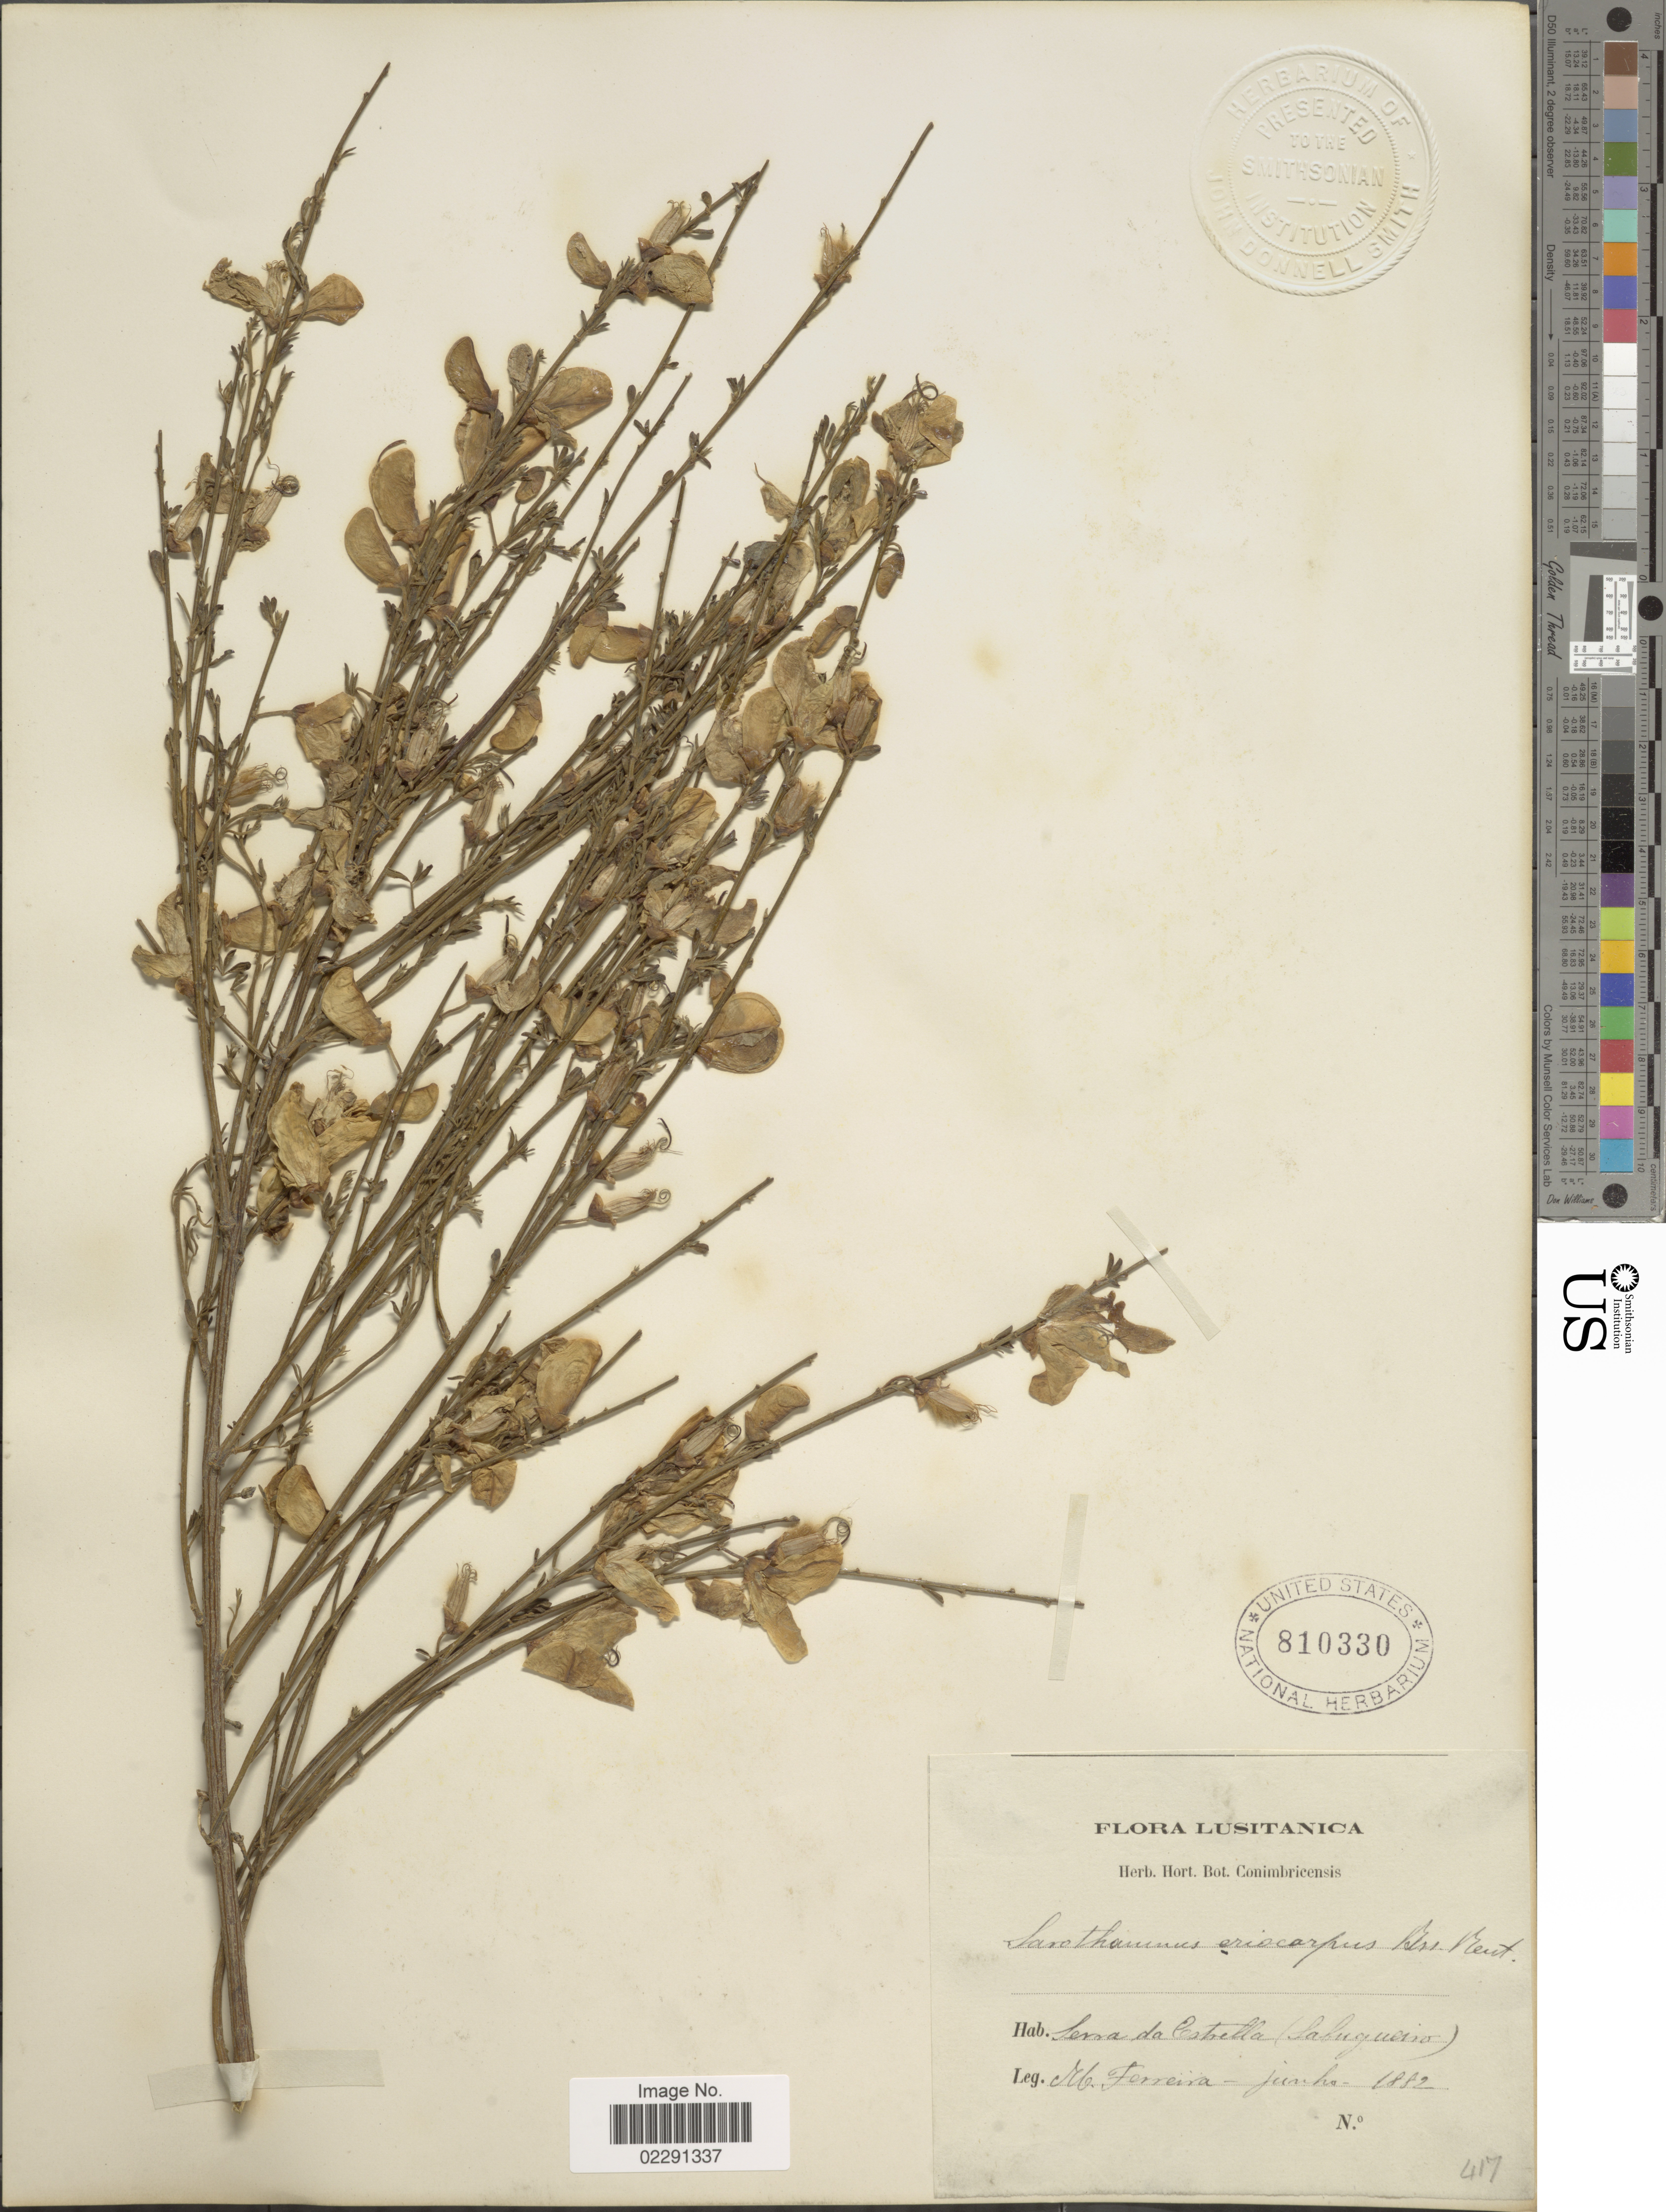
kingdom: Plantae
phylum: Tracheophyta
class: Magnoliopsida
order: Fabales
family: Fabaceae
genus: Cytisus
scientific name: Cytisus striatus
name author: (Hill) Rothm.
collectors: M. Ferreira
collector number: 417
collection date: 1882-06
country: Portugal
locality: Lusitanica, Serra da Catrella (Sabugueiro). [interpreted]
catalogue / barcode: US 810330